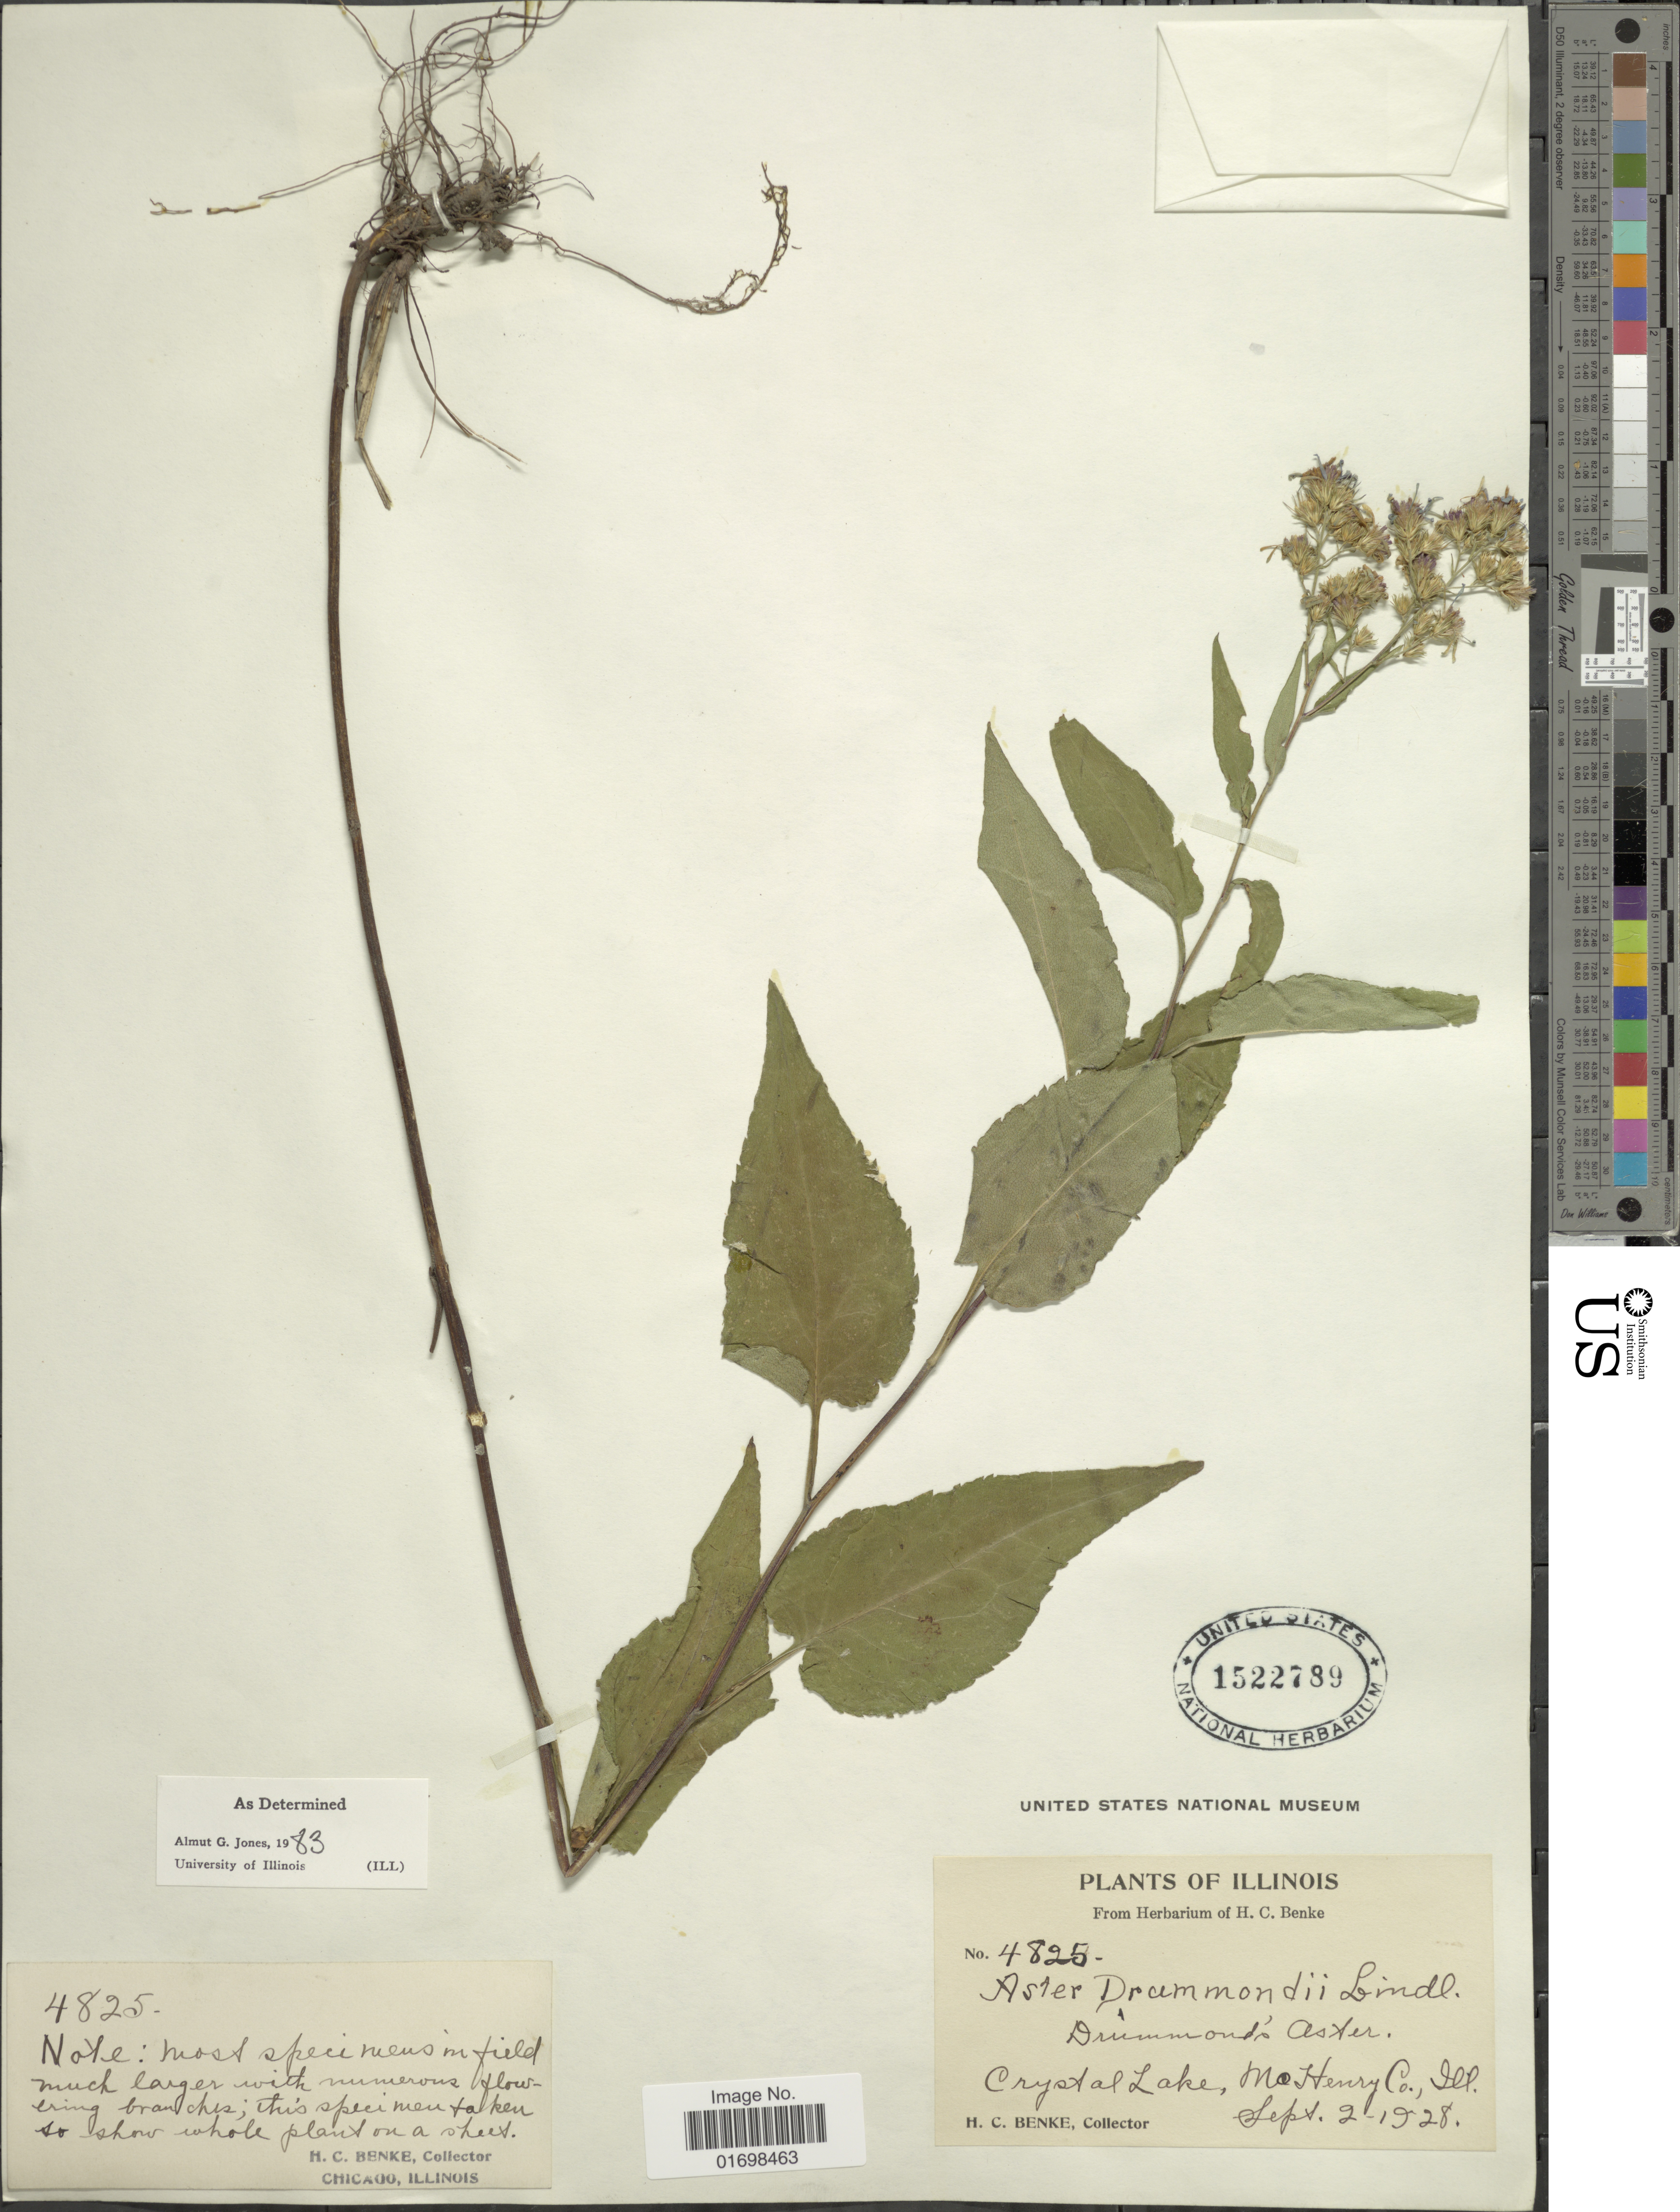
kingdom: Plantae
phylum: Tracheophyta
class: Magnoliopsida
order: Asterales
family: Asteraceae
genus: Symphyotrichum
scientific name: Symphyotrichum drummondii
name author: (Lindl.) G.L. Nesom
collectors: H. Benke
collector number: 4825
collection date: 1928-09-02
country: United States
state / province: Illinois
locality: Crystal Lake, Mc Henry Co.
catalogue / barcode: US 1522789